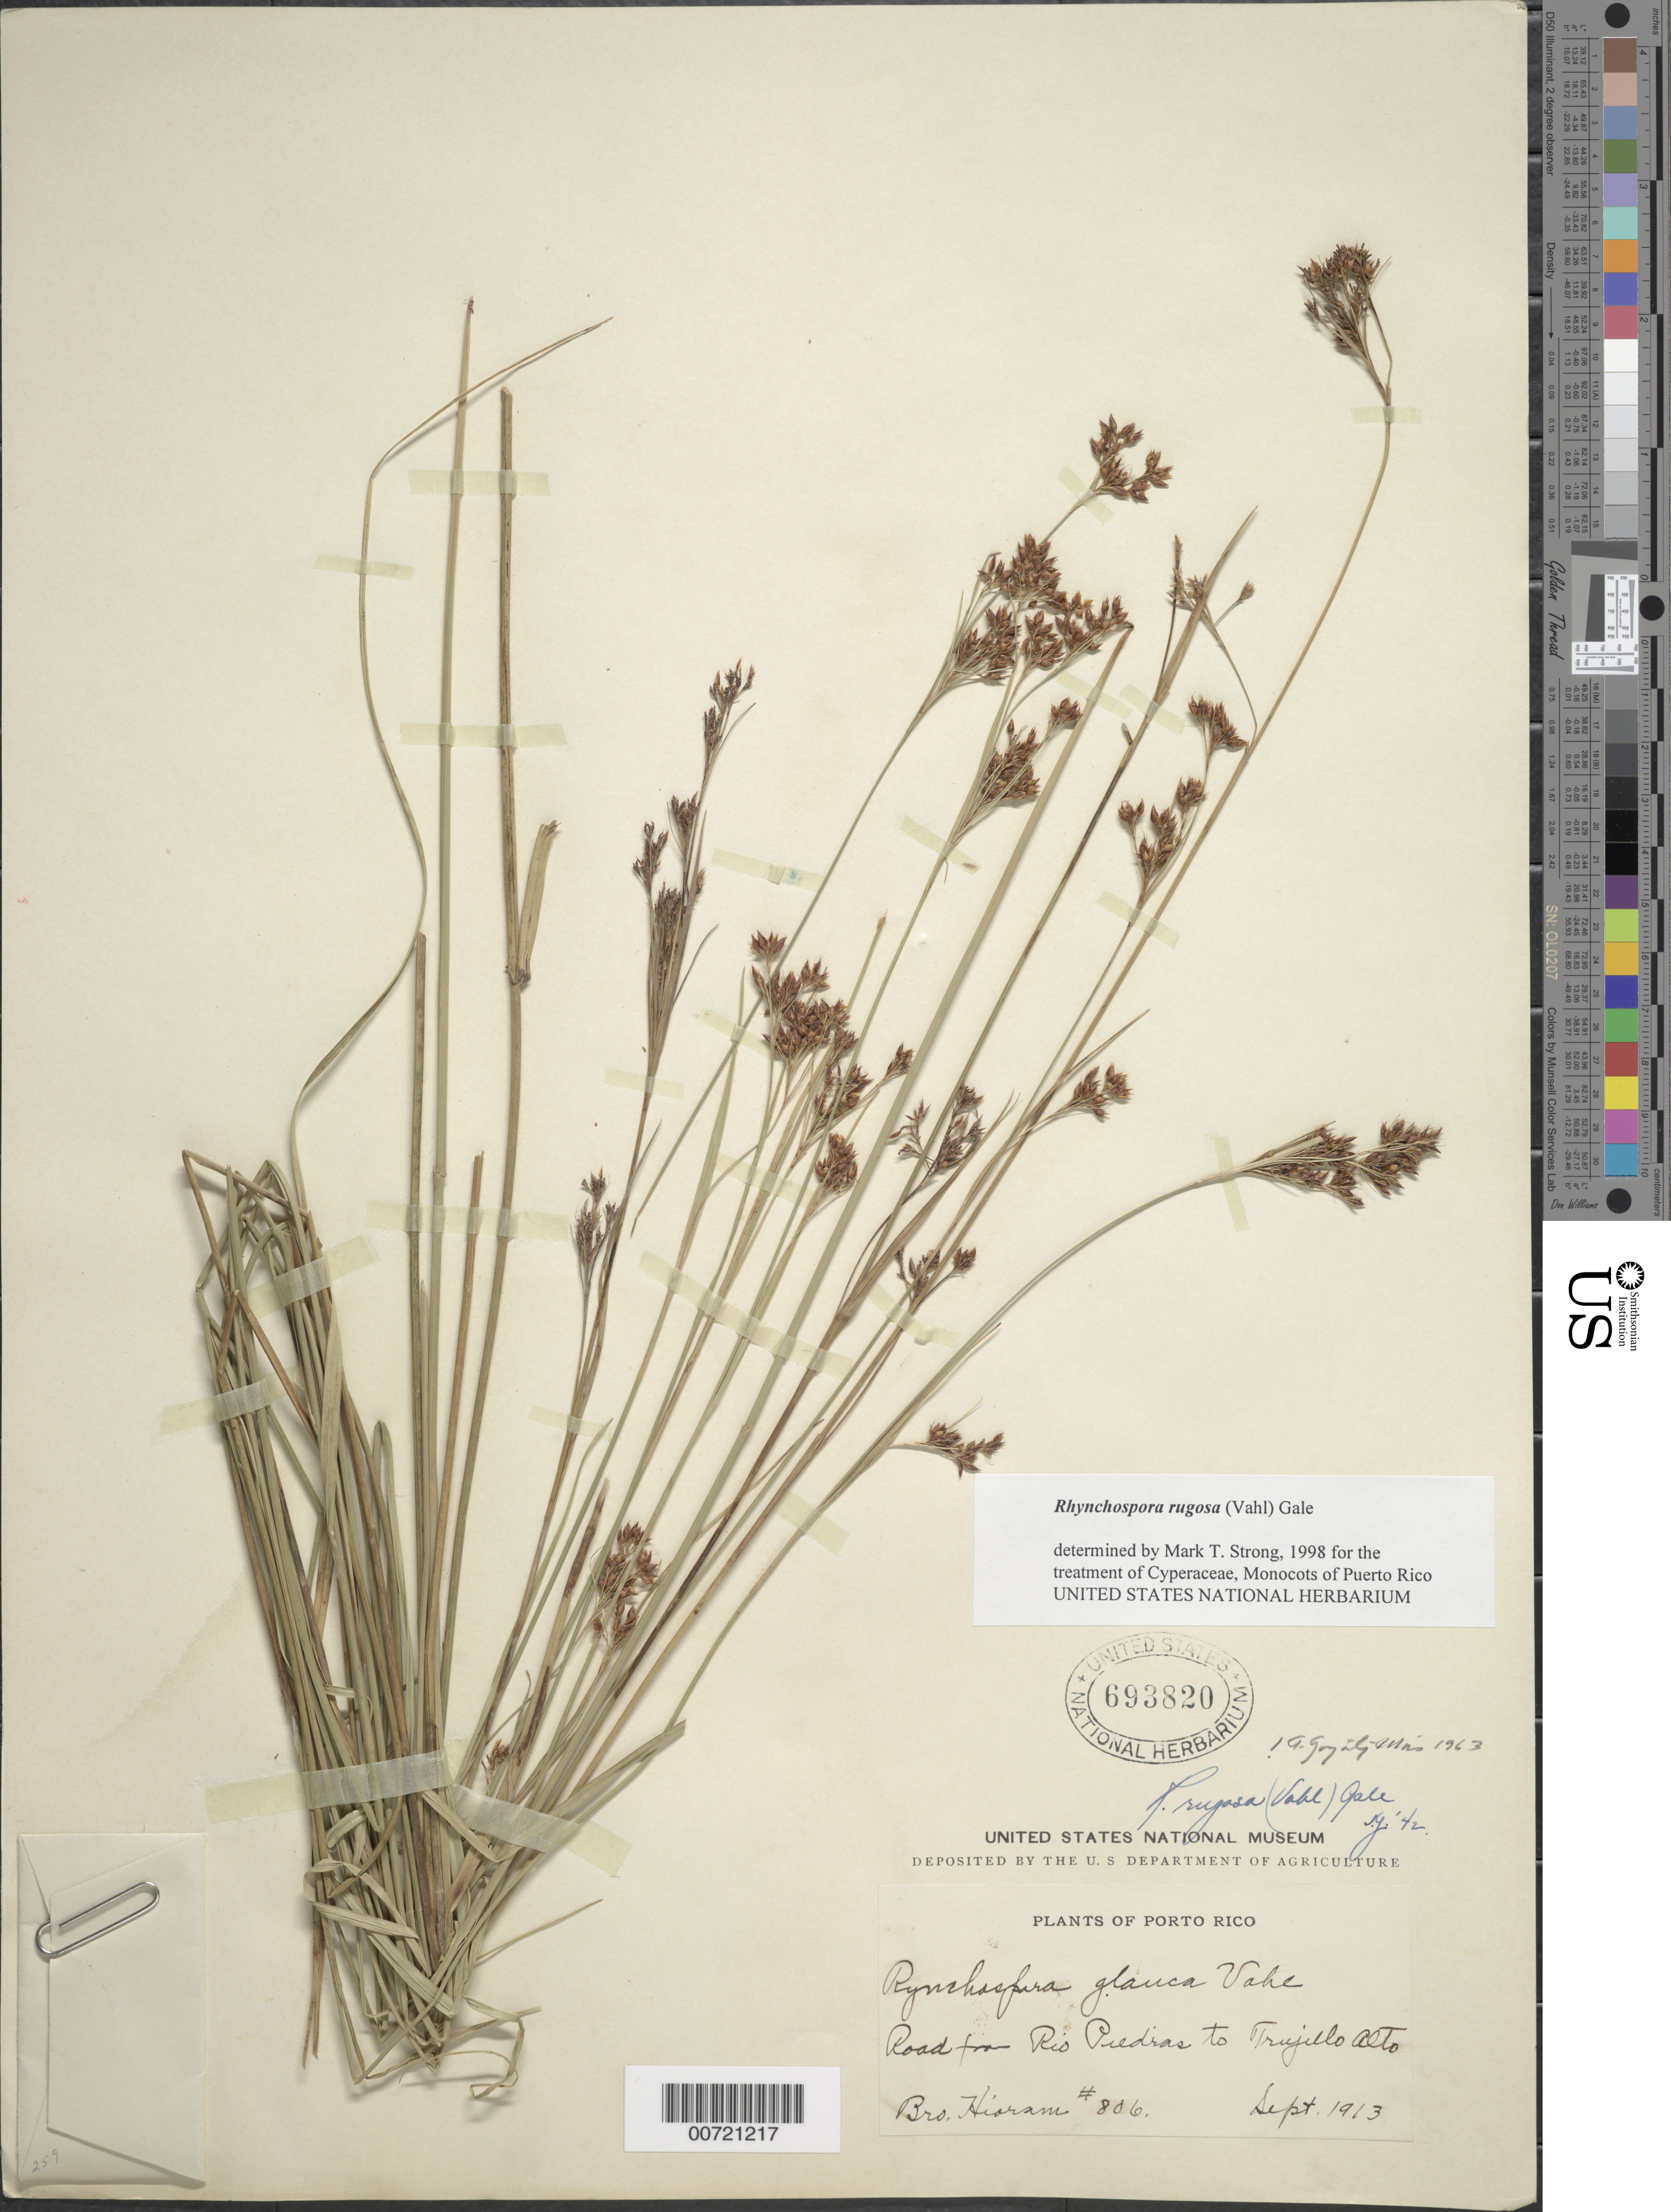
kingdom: Plantae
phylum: Tracheophyta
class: Liliopsida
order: Poales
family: Cyperaceae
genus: Rhynchospora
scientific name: Rhynchospora rugosa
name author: (Vahl) Gale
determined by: Strong, M. T., (US), Smithsonian Institution - National Museum of Natural History (UNITED STATES)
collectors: Bro. Hioram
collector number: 806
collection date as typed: Sep 1913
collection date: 1913-09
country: Puerto Rico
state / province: San Juan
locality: Road from Rio Piedras to Trujillo Alto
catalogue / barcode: US 693820